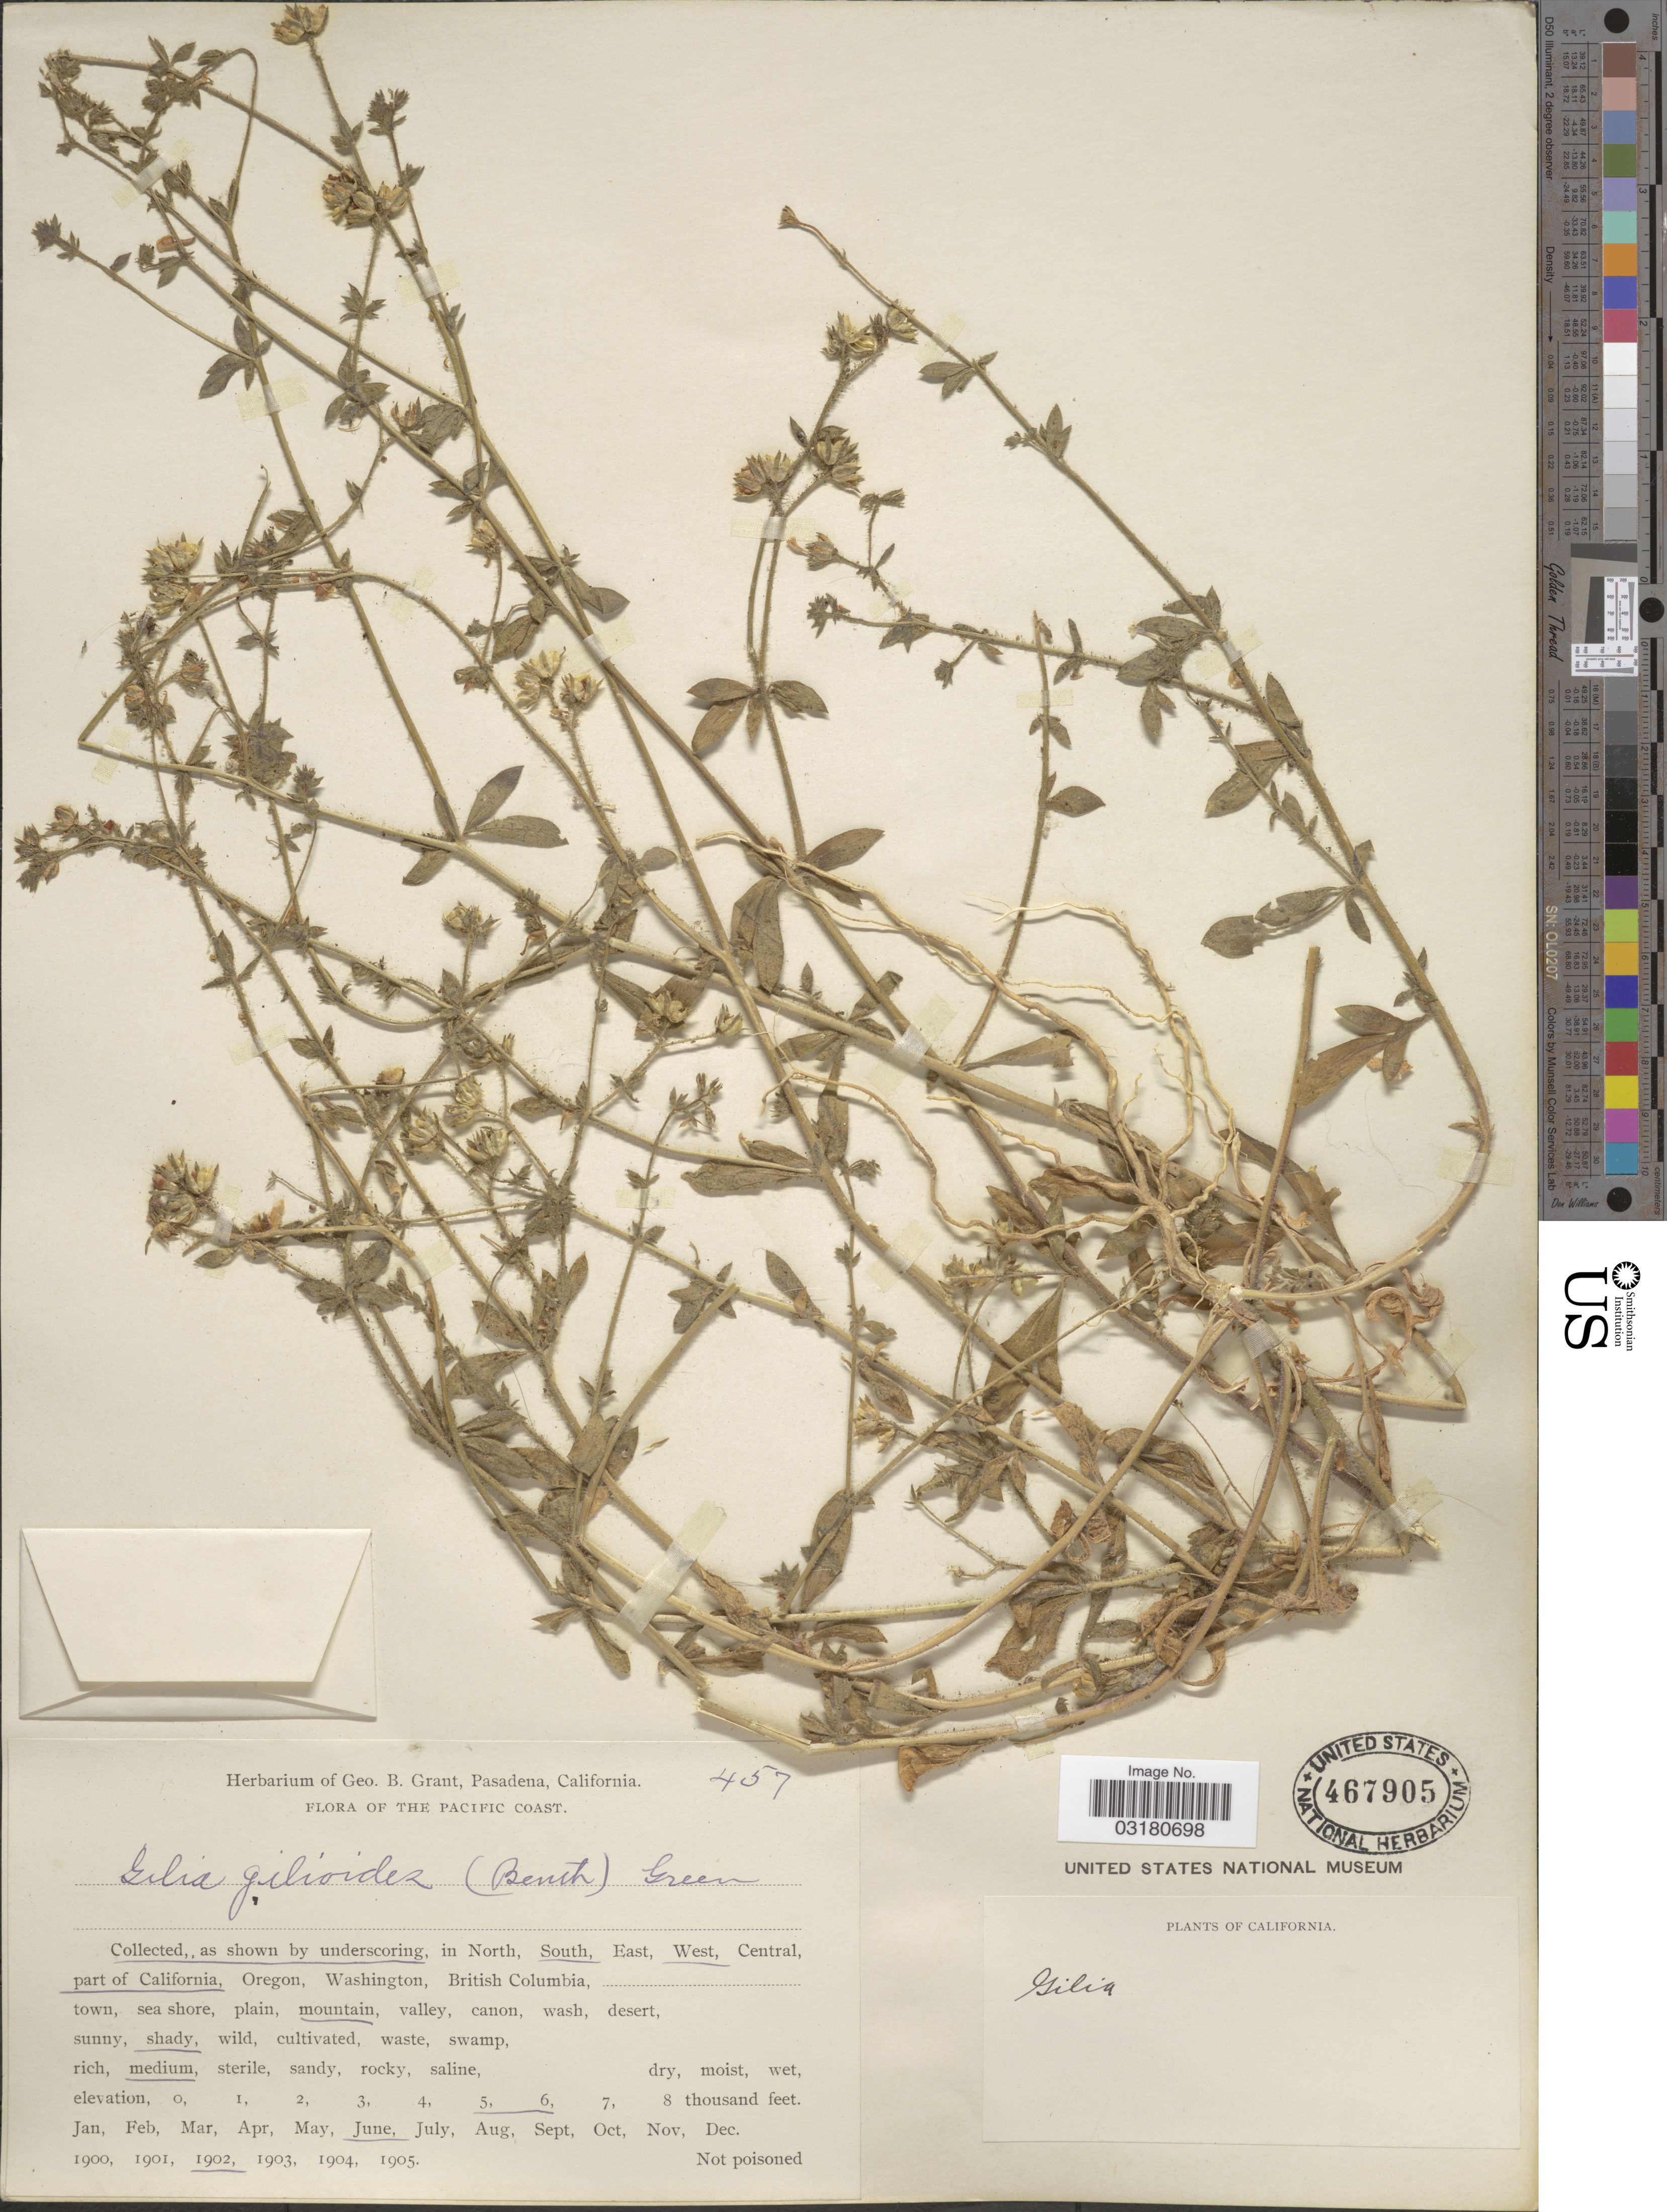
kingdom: Plantae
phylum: Tracheophyta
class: Magnoliopsida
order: Ericales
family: Polemoniaceae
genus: Allophyllum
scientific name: Allophyllum glutinosum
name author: (Benth.) A.D. Grant & V.E. Grant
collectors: ex herb. Geo. B. Grant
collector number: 457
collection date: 1902-06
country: United States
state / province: California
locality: Pacific Coast. South, West, part of California.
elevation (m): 1524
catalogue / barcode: US 467905